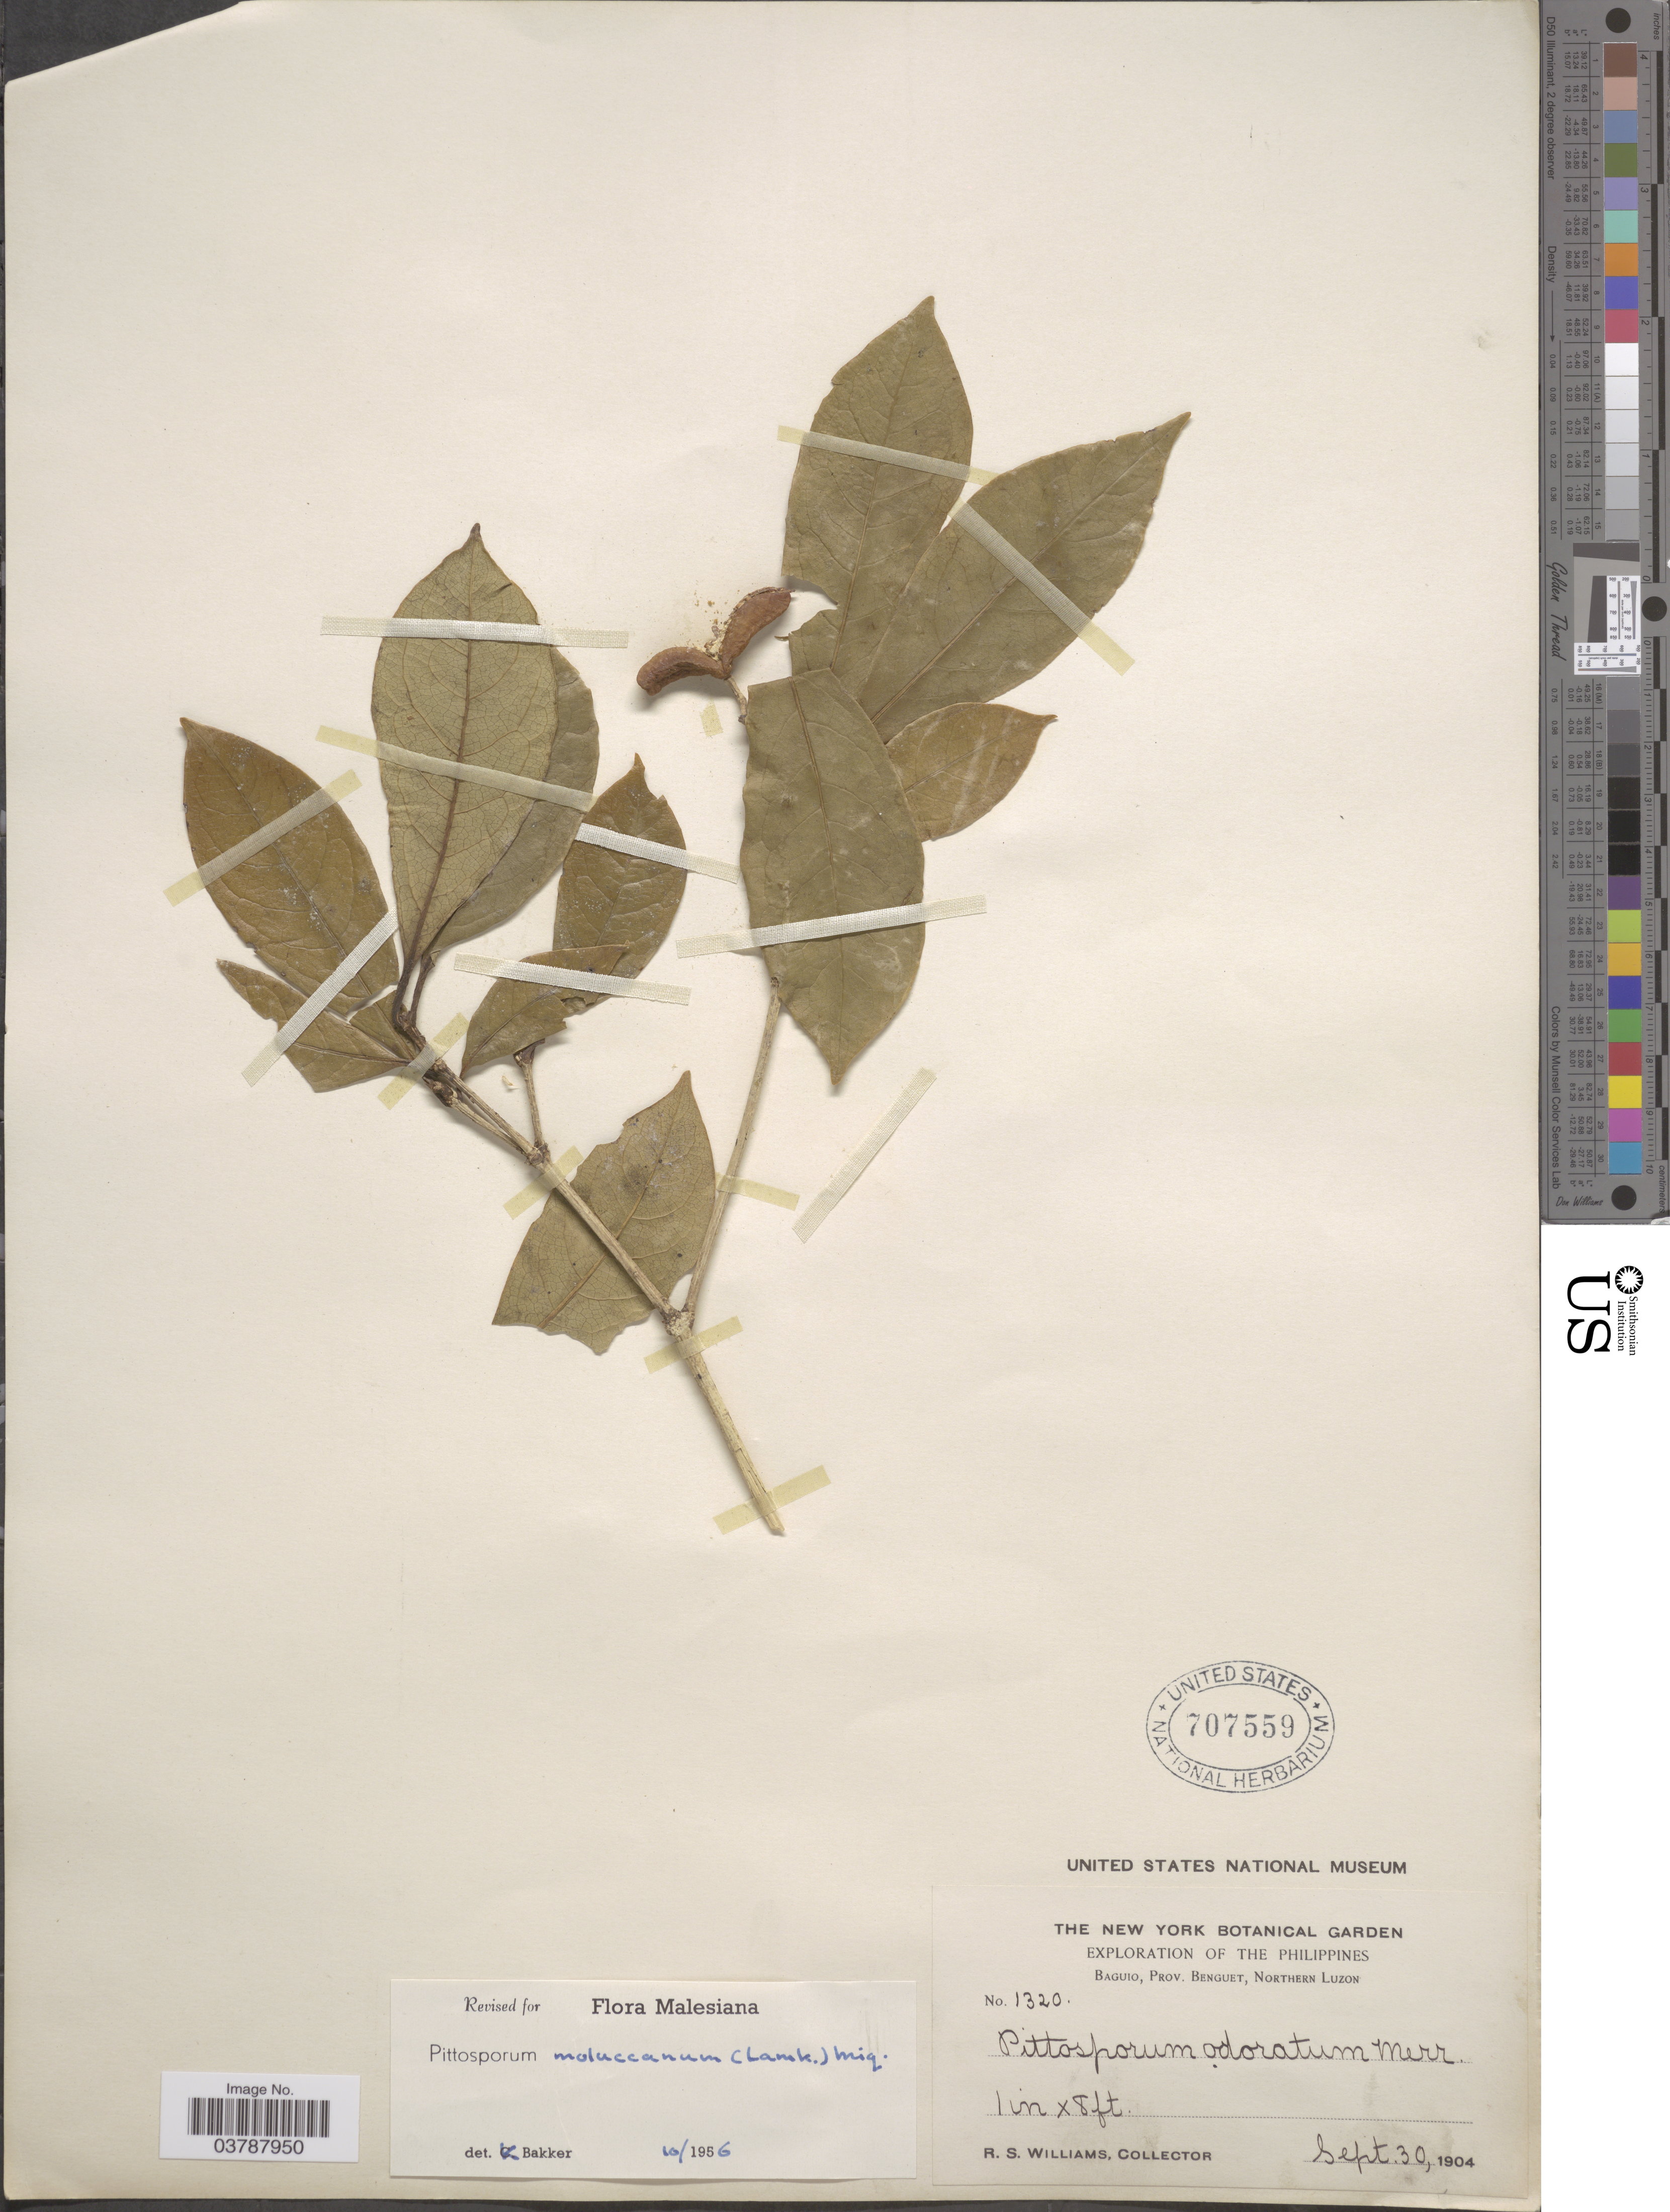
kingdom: Plantae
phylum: Tracheophyta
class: Magnoliopsida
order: Apiales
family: Pittosporaceae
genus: Pittosporum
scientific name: Pittosporum moluccanum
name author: (Lam.) Miq.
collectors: R. S. Williams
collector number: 1320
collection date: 1904-09-30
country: Philippines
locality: Baguio, Prov. Benguet, Northern Luzon.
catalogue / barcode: US 707559